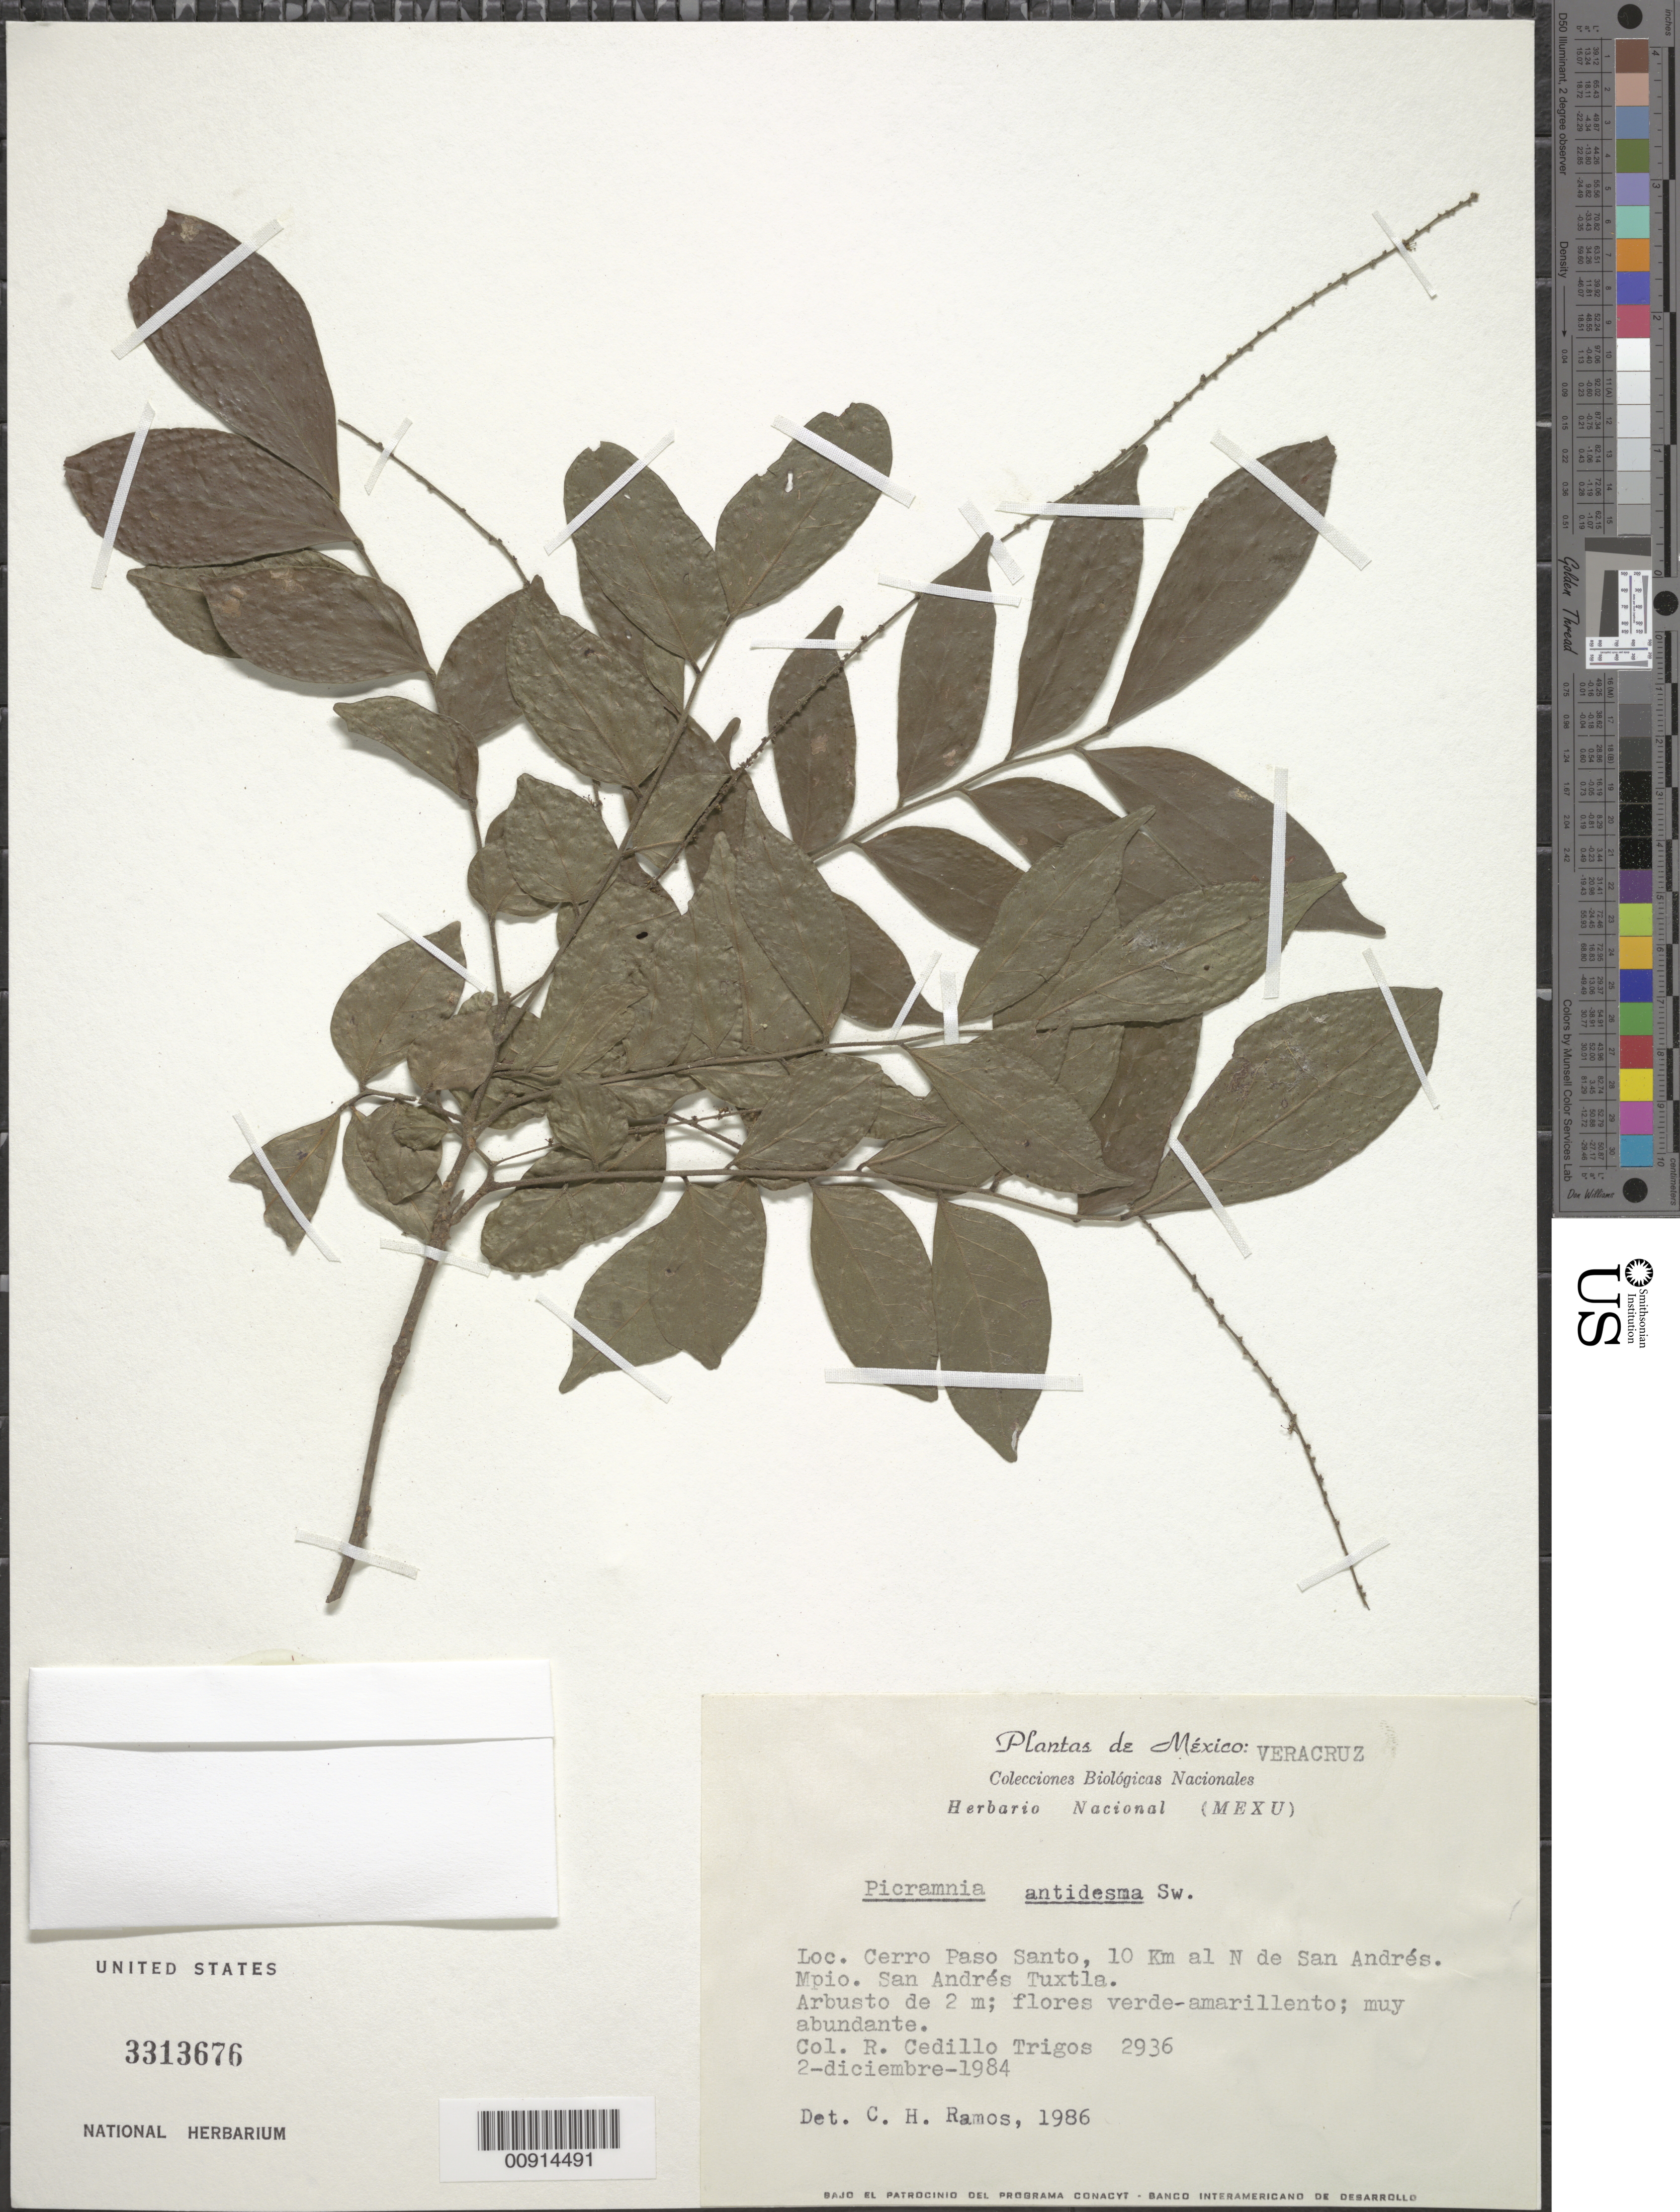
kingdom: Plantae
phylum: Tracheophyta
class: Magnoliopsida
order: Picramniales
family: Picramniaceae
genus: Picramnia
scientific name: Picramnia antidesma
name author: Sw.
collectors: R. CedilloT.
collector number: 2936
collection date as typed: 02 Dec 1984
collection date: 1984-12-02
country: Mexico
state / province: Veracruz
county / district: San Andrés Tuxtla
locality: Cerro Paso Santo, 10 km. al N de San Andrés. Mpio. San Andrés Tuxtla, Veracruz.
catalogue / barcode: US 3313676